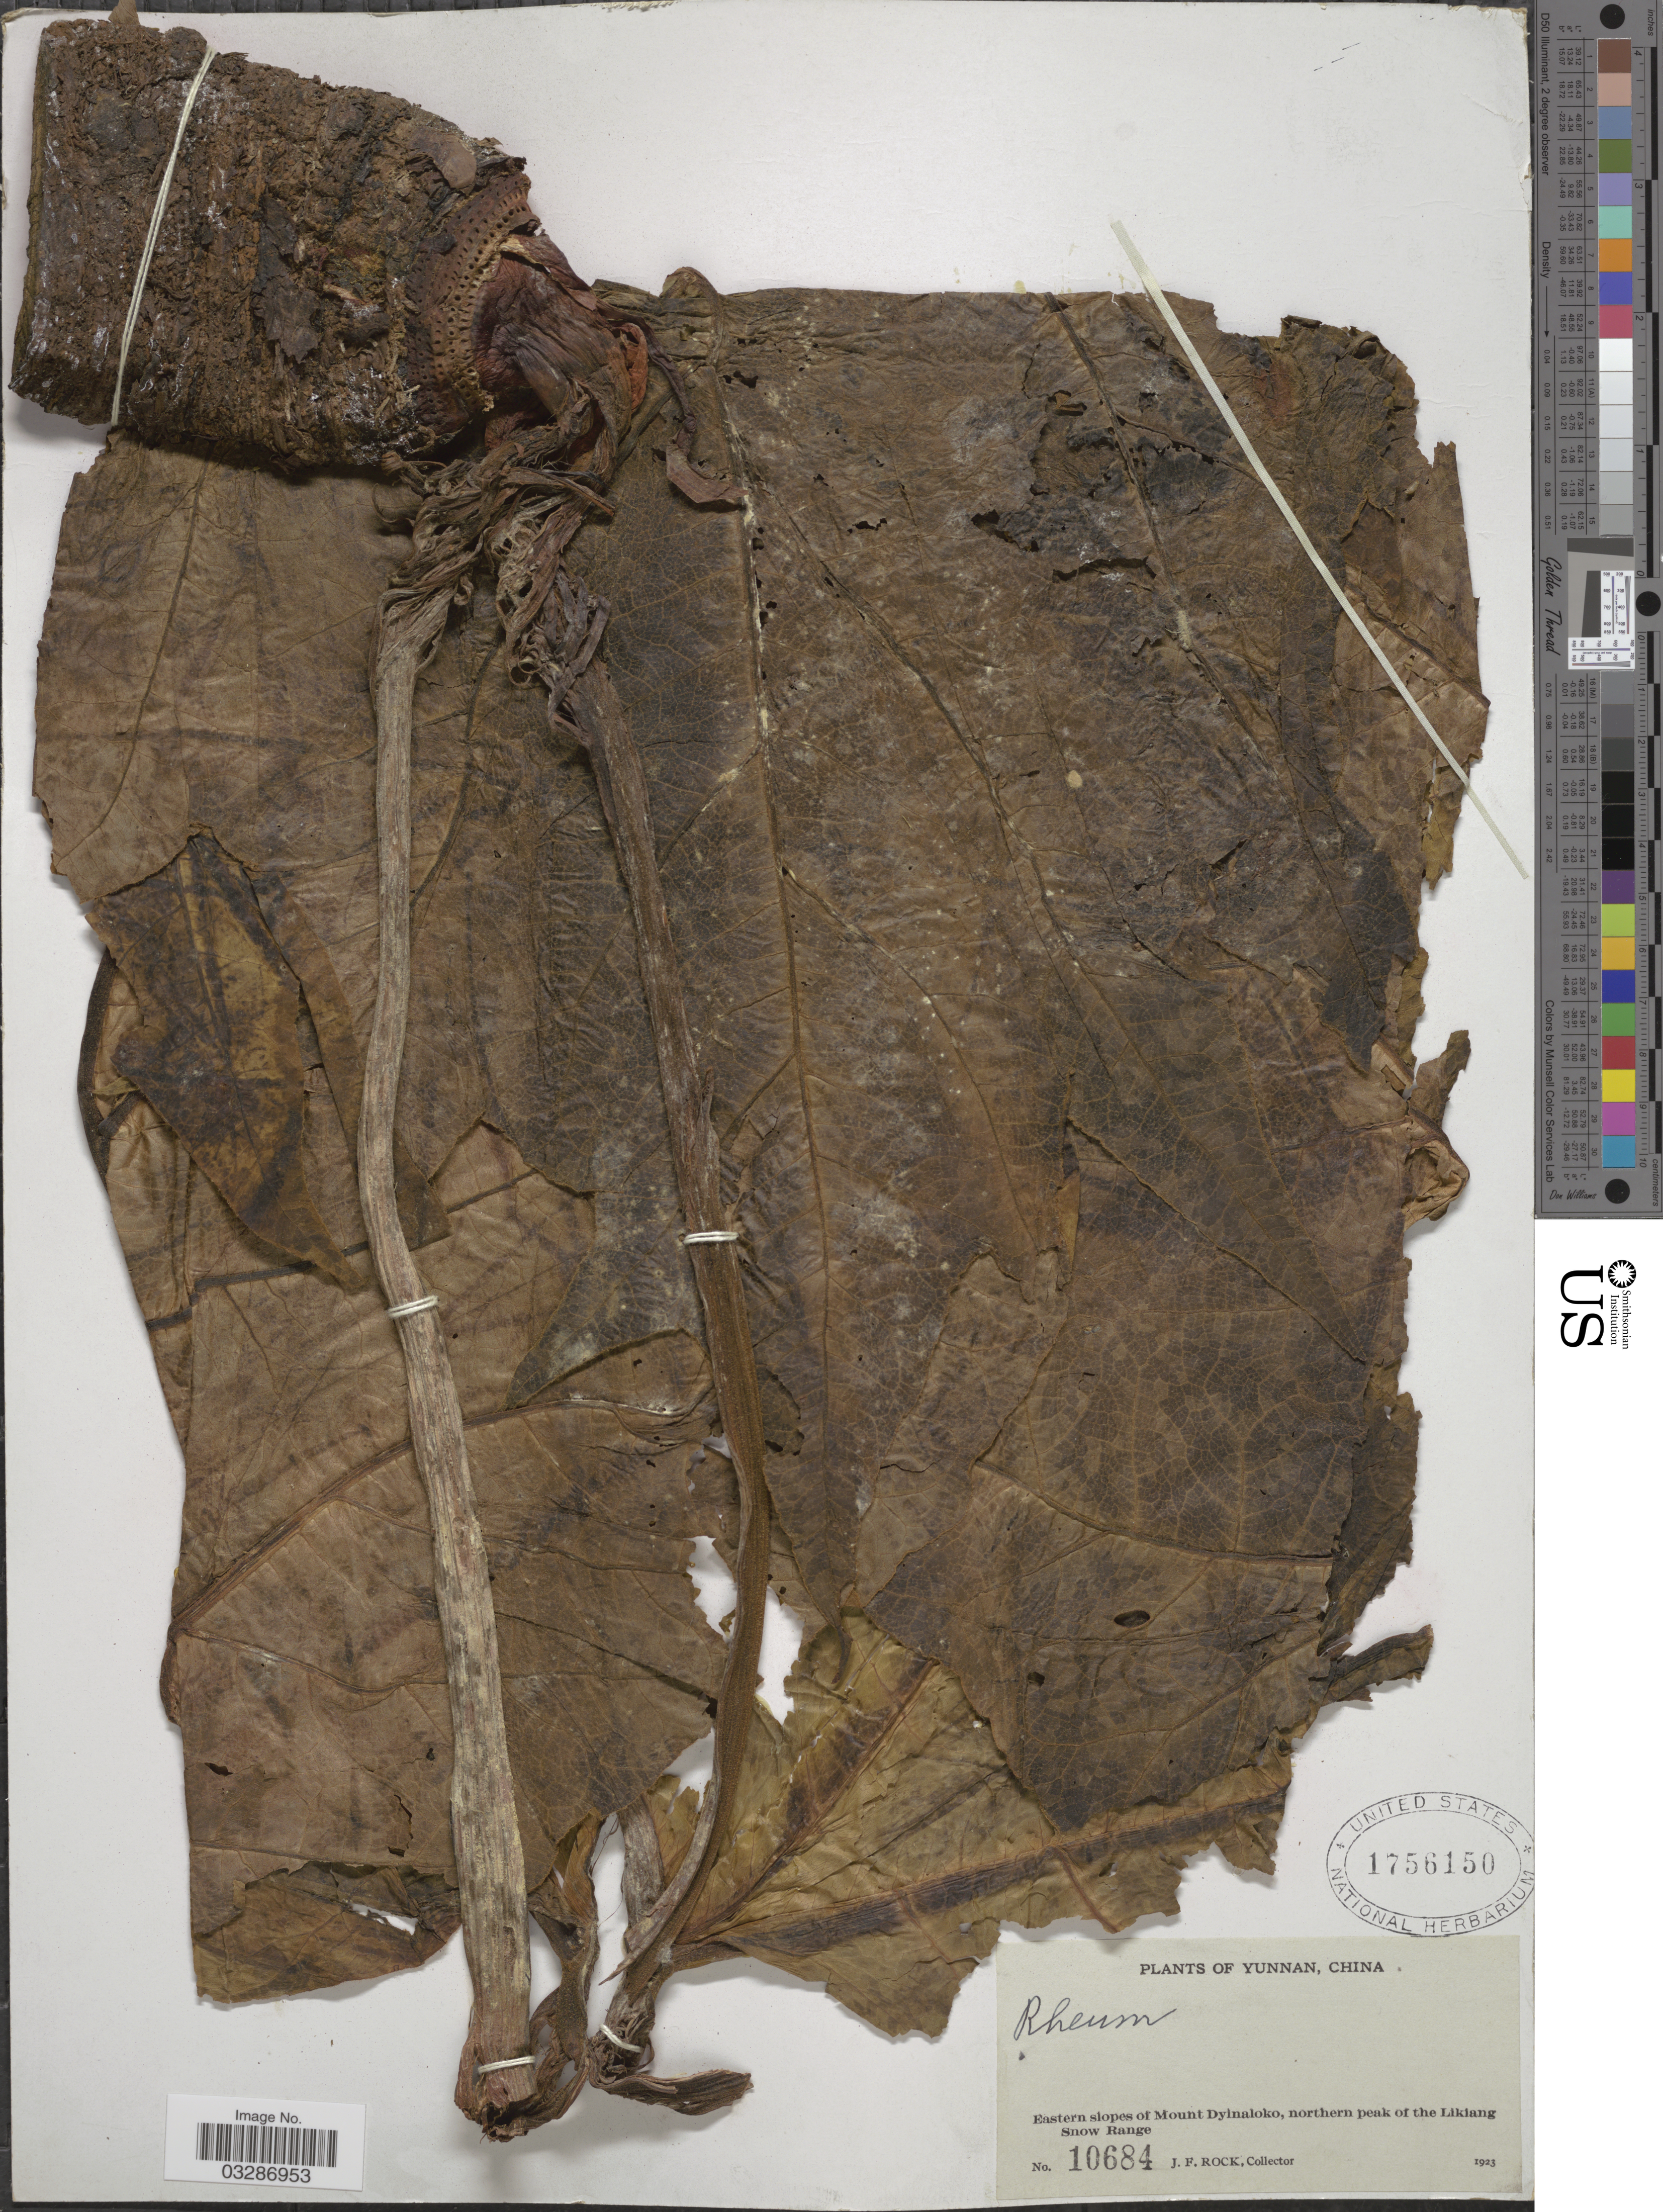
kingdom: Plantae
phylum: Tracheophyta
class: Magnoliopsida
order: Caryophyllales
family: Polygonaceae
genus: Rheum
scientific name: Rheum sp.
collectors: J. Rock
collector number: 10684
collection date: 1923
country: China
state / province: Yunnan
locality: Eastern slopes of Mount Dyinaloko, northern peak of the Likiang Snow Range.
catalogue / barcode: US 1756150